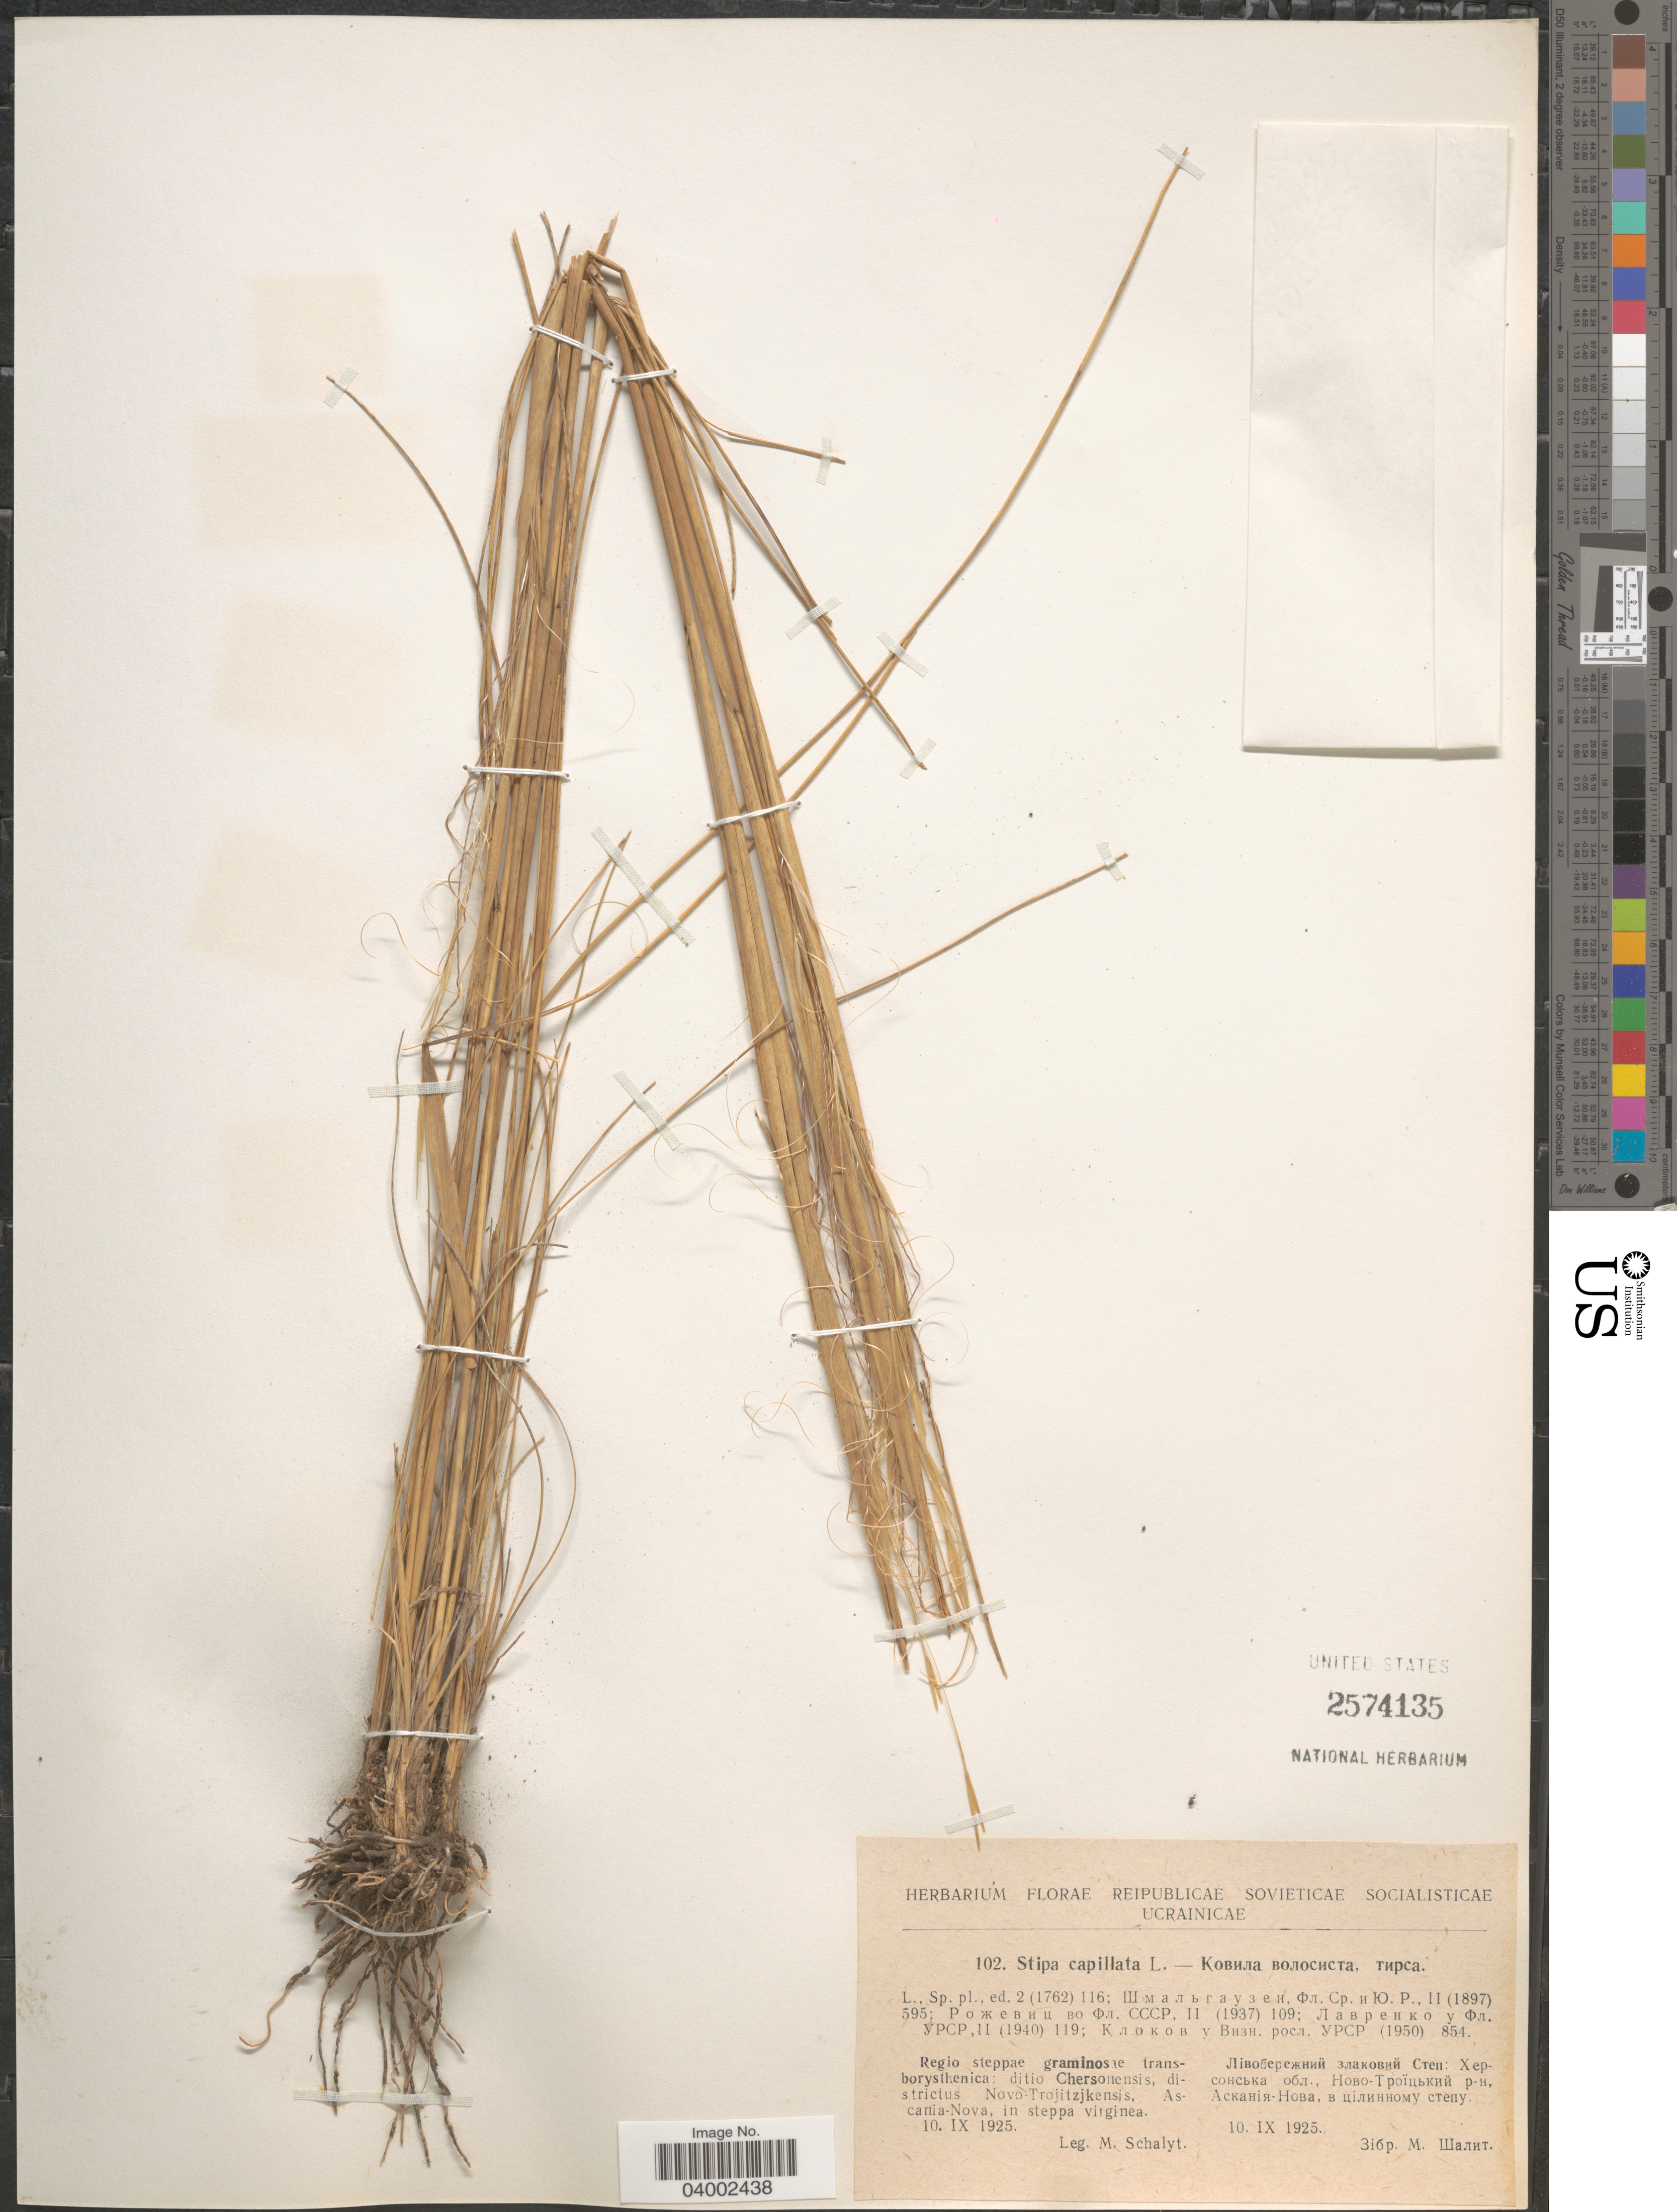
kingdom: Plantae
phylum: Tracheophyta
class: Liliopsida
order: Poales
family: Poaceae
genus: Stipa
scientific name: Stipa capillata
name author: L.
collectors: M. Schalyt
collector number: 102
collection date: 1925-09-10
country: Ukraine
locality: Regio steppae graminosae transborysthenica: ditio Chersonensis, districtus Novo-Trojitzjkensis, Ascania-Nova, in steppa virginea.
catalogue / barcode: US 2574135